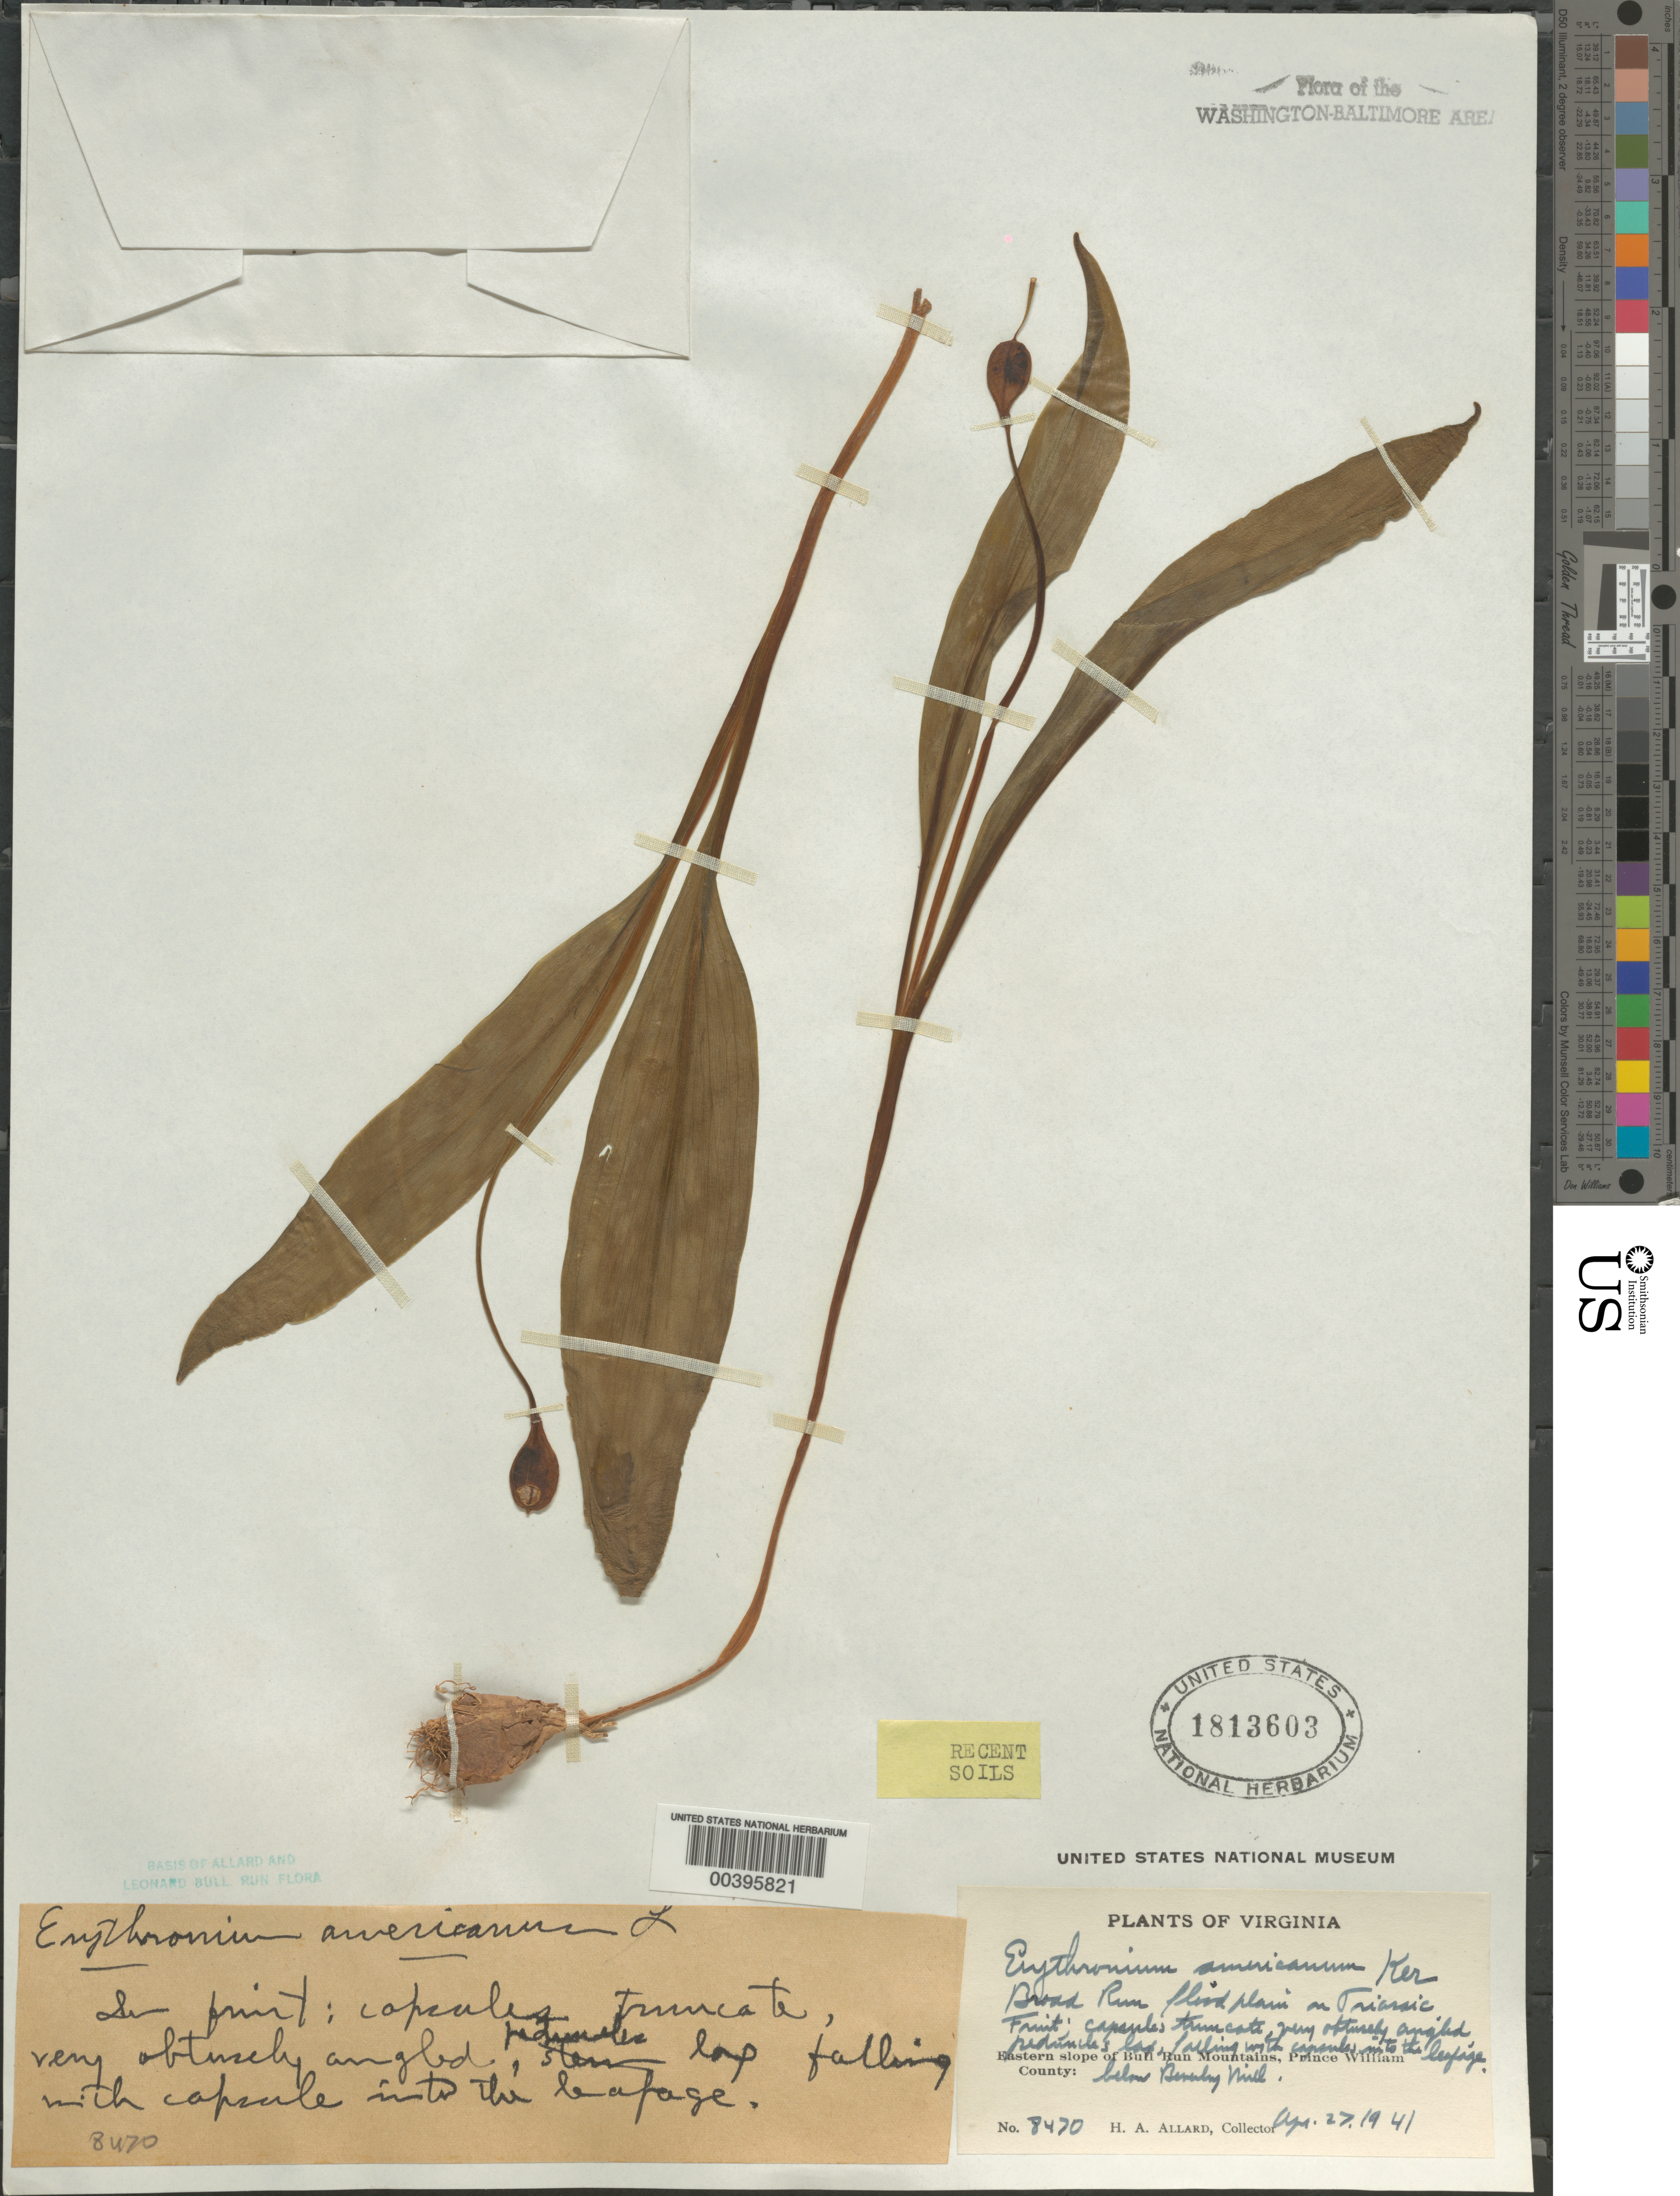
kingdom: Plantae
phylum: Tracheophyta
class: Liliopsida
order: Liliales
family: Liliaceae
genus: Erythronium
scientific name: Erythronium americanum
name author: Ker Gawl.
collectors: E. C. Leonard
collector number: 20582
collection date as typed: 13 May 1951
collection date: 1951-05-13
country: United States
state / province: Maryland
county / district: Prince George's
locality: Southwest of Bladensburg, sewage plant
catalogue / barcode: US 2162603